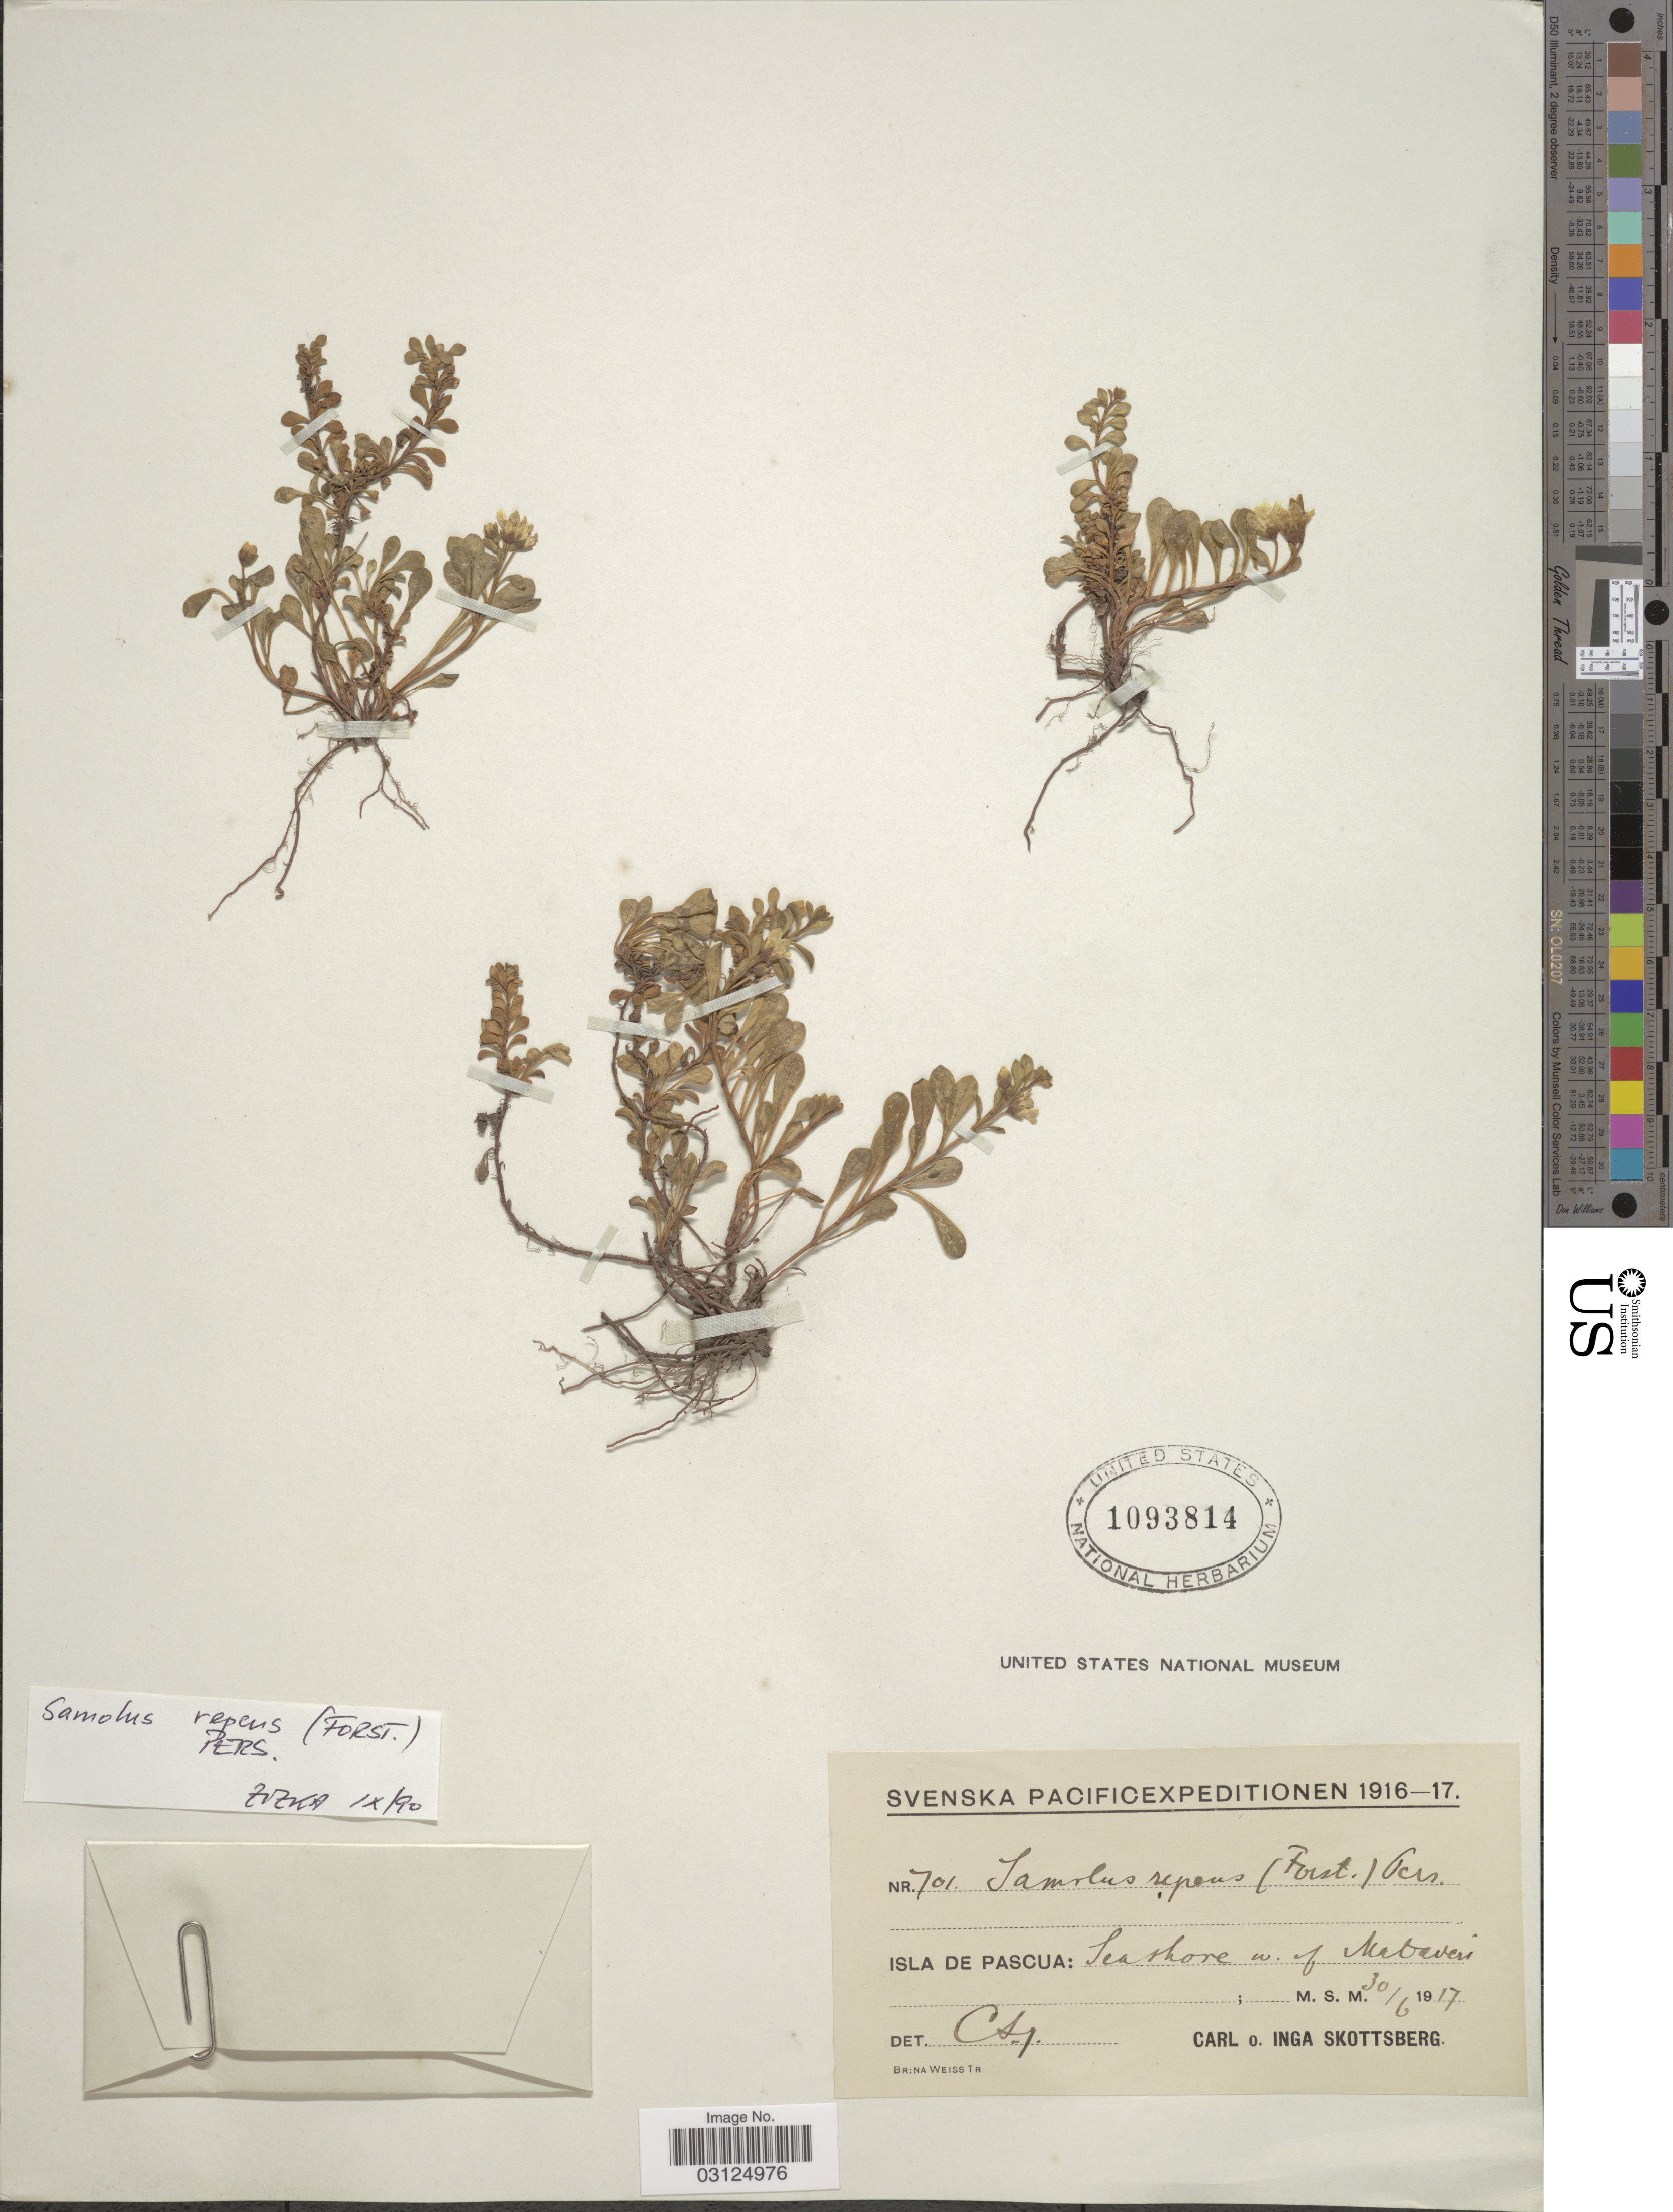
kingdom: Plantae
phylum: Tracheophyta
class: Magnoliopsida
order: Ericales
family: Primulaceae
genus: Samolus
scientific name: Samolus repens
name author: (J.R. Forst. & G. Forst.) Pers.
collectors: C. Skottsberg & I. Skottsberg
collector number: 701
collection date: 1917-06-30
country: Chile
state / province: Valparaíso (V)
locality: Pacific. Isla de Pascua: Seashore w. of Mataveri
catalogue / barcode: US 1093814